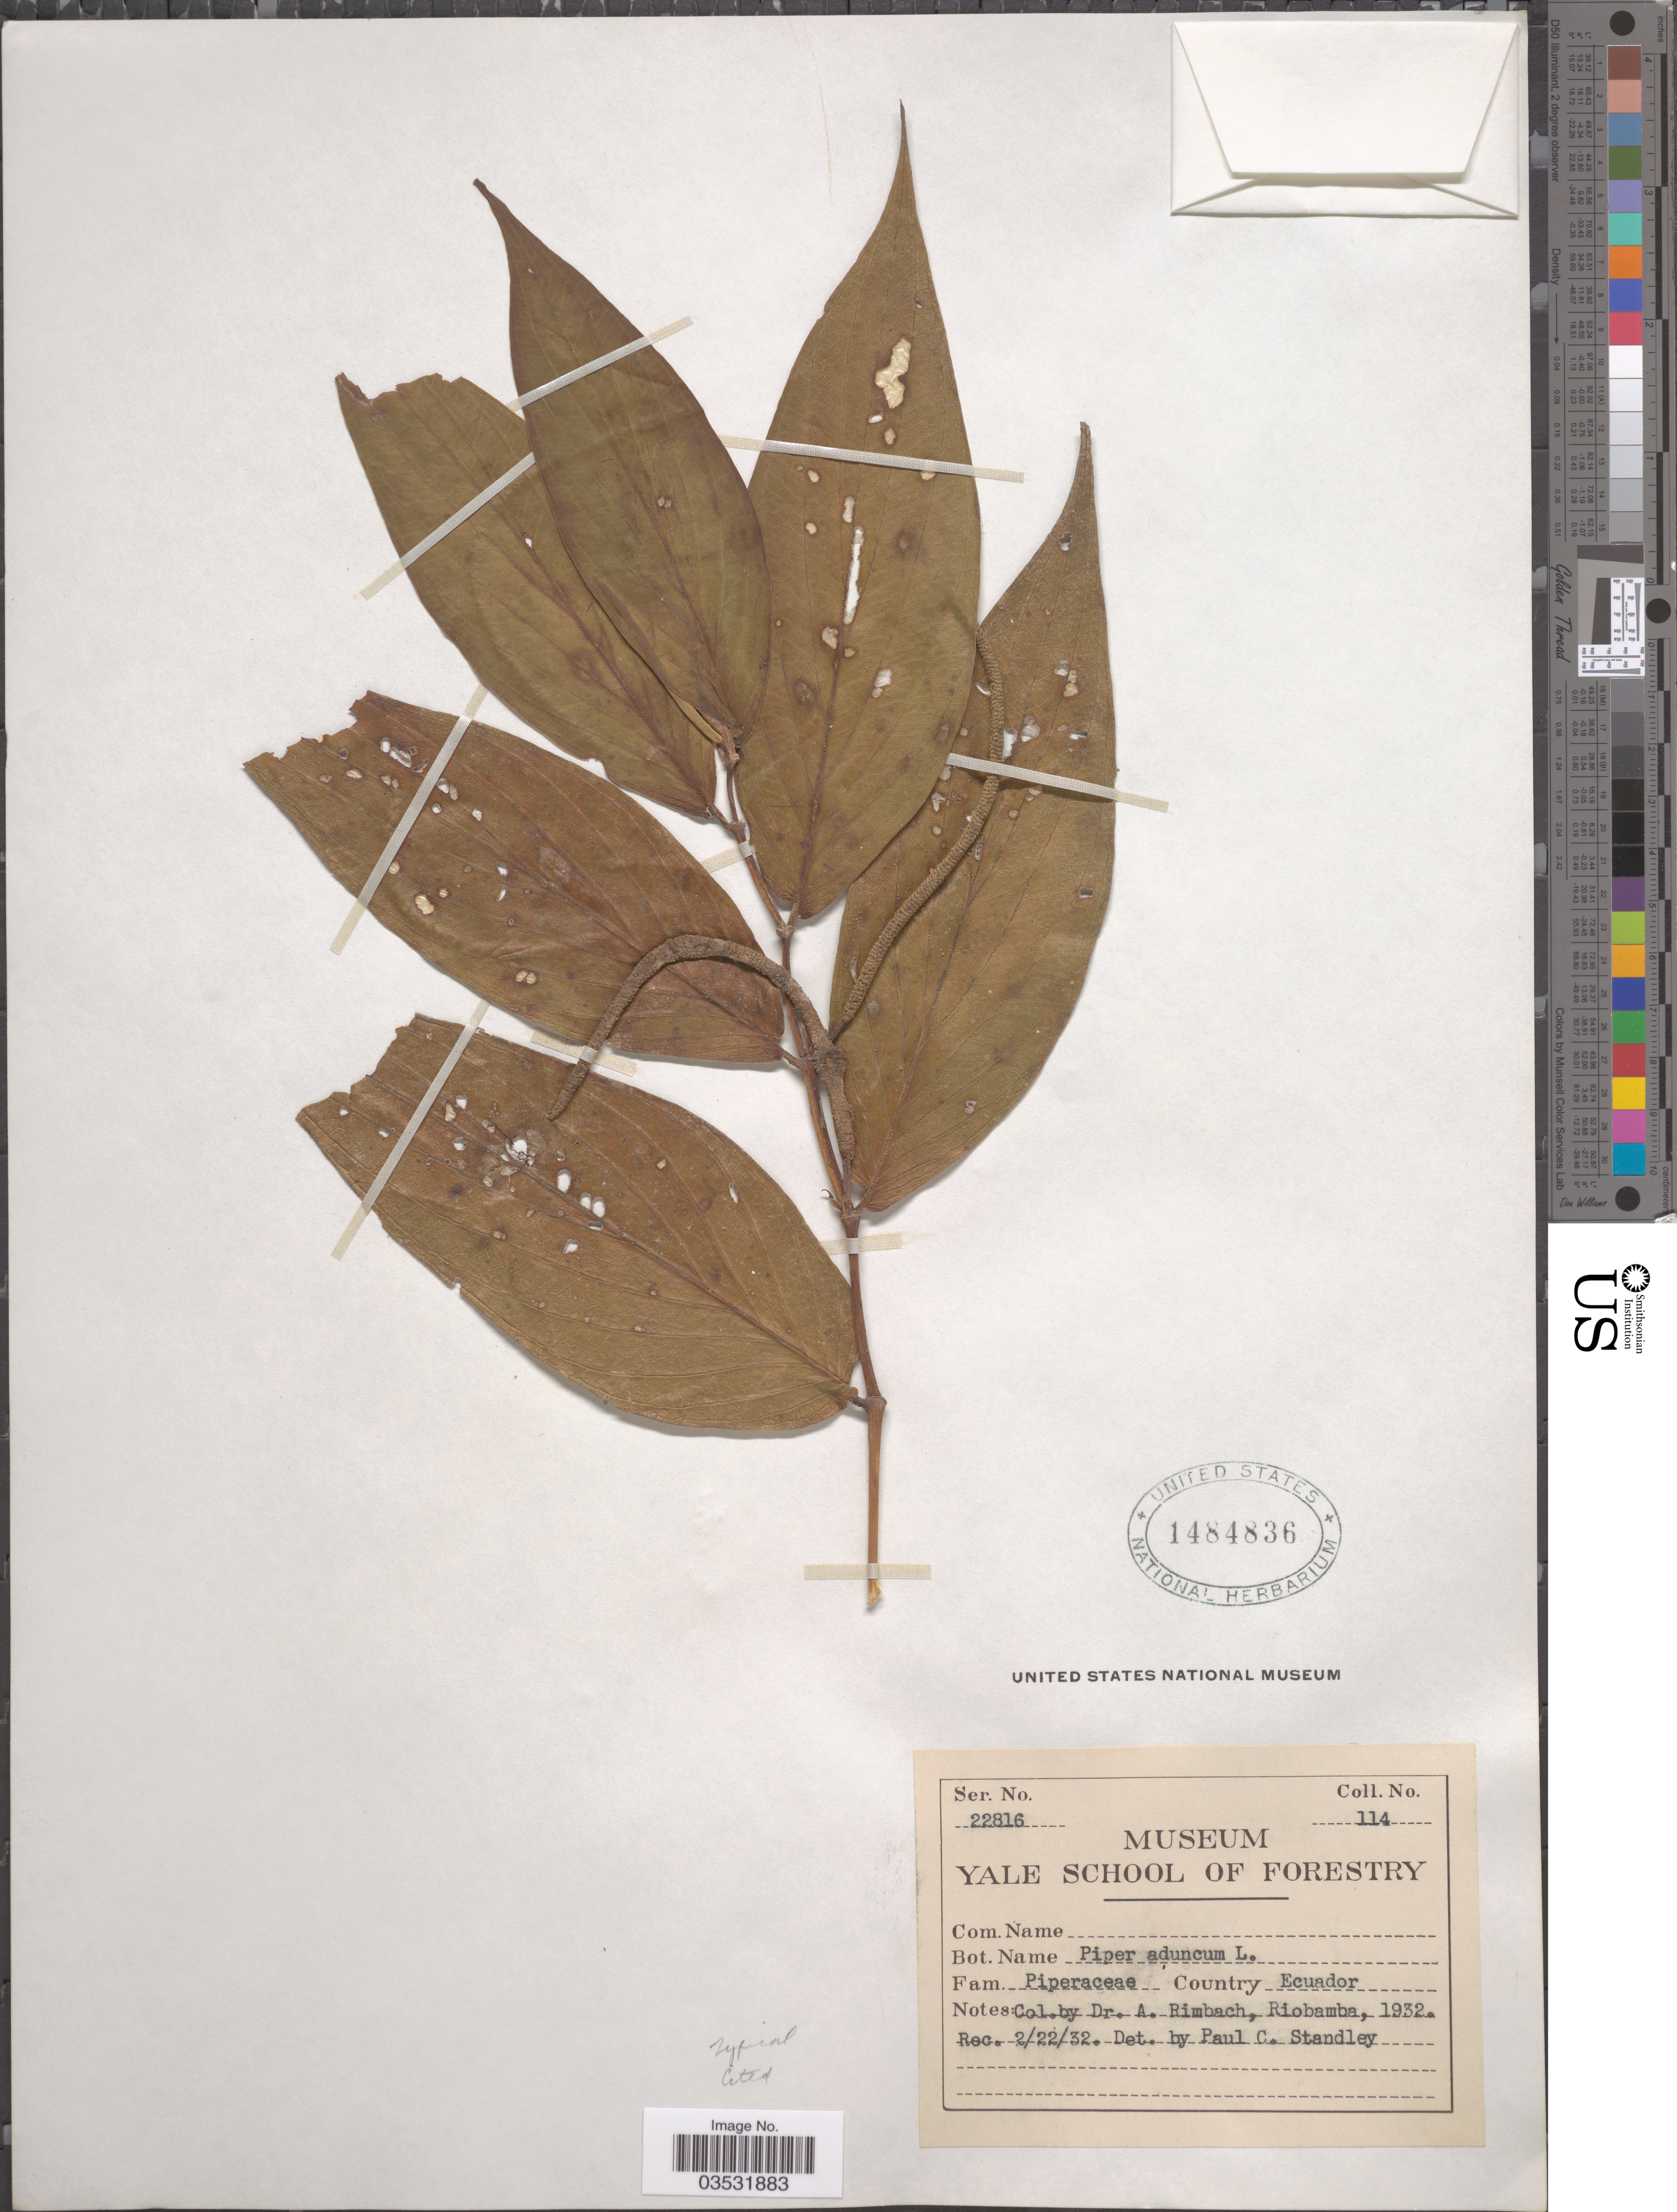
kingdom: Plantae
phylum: Tracheophyta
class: Magnoliopsida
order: Piperales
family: Piperaceae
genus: Piper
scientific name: Piper aduncum var. aduncum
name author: L.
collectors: A. Rimbach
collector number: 114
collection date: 1932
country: Ecuador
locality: Riobamba.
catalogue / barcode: US 1484836